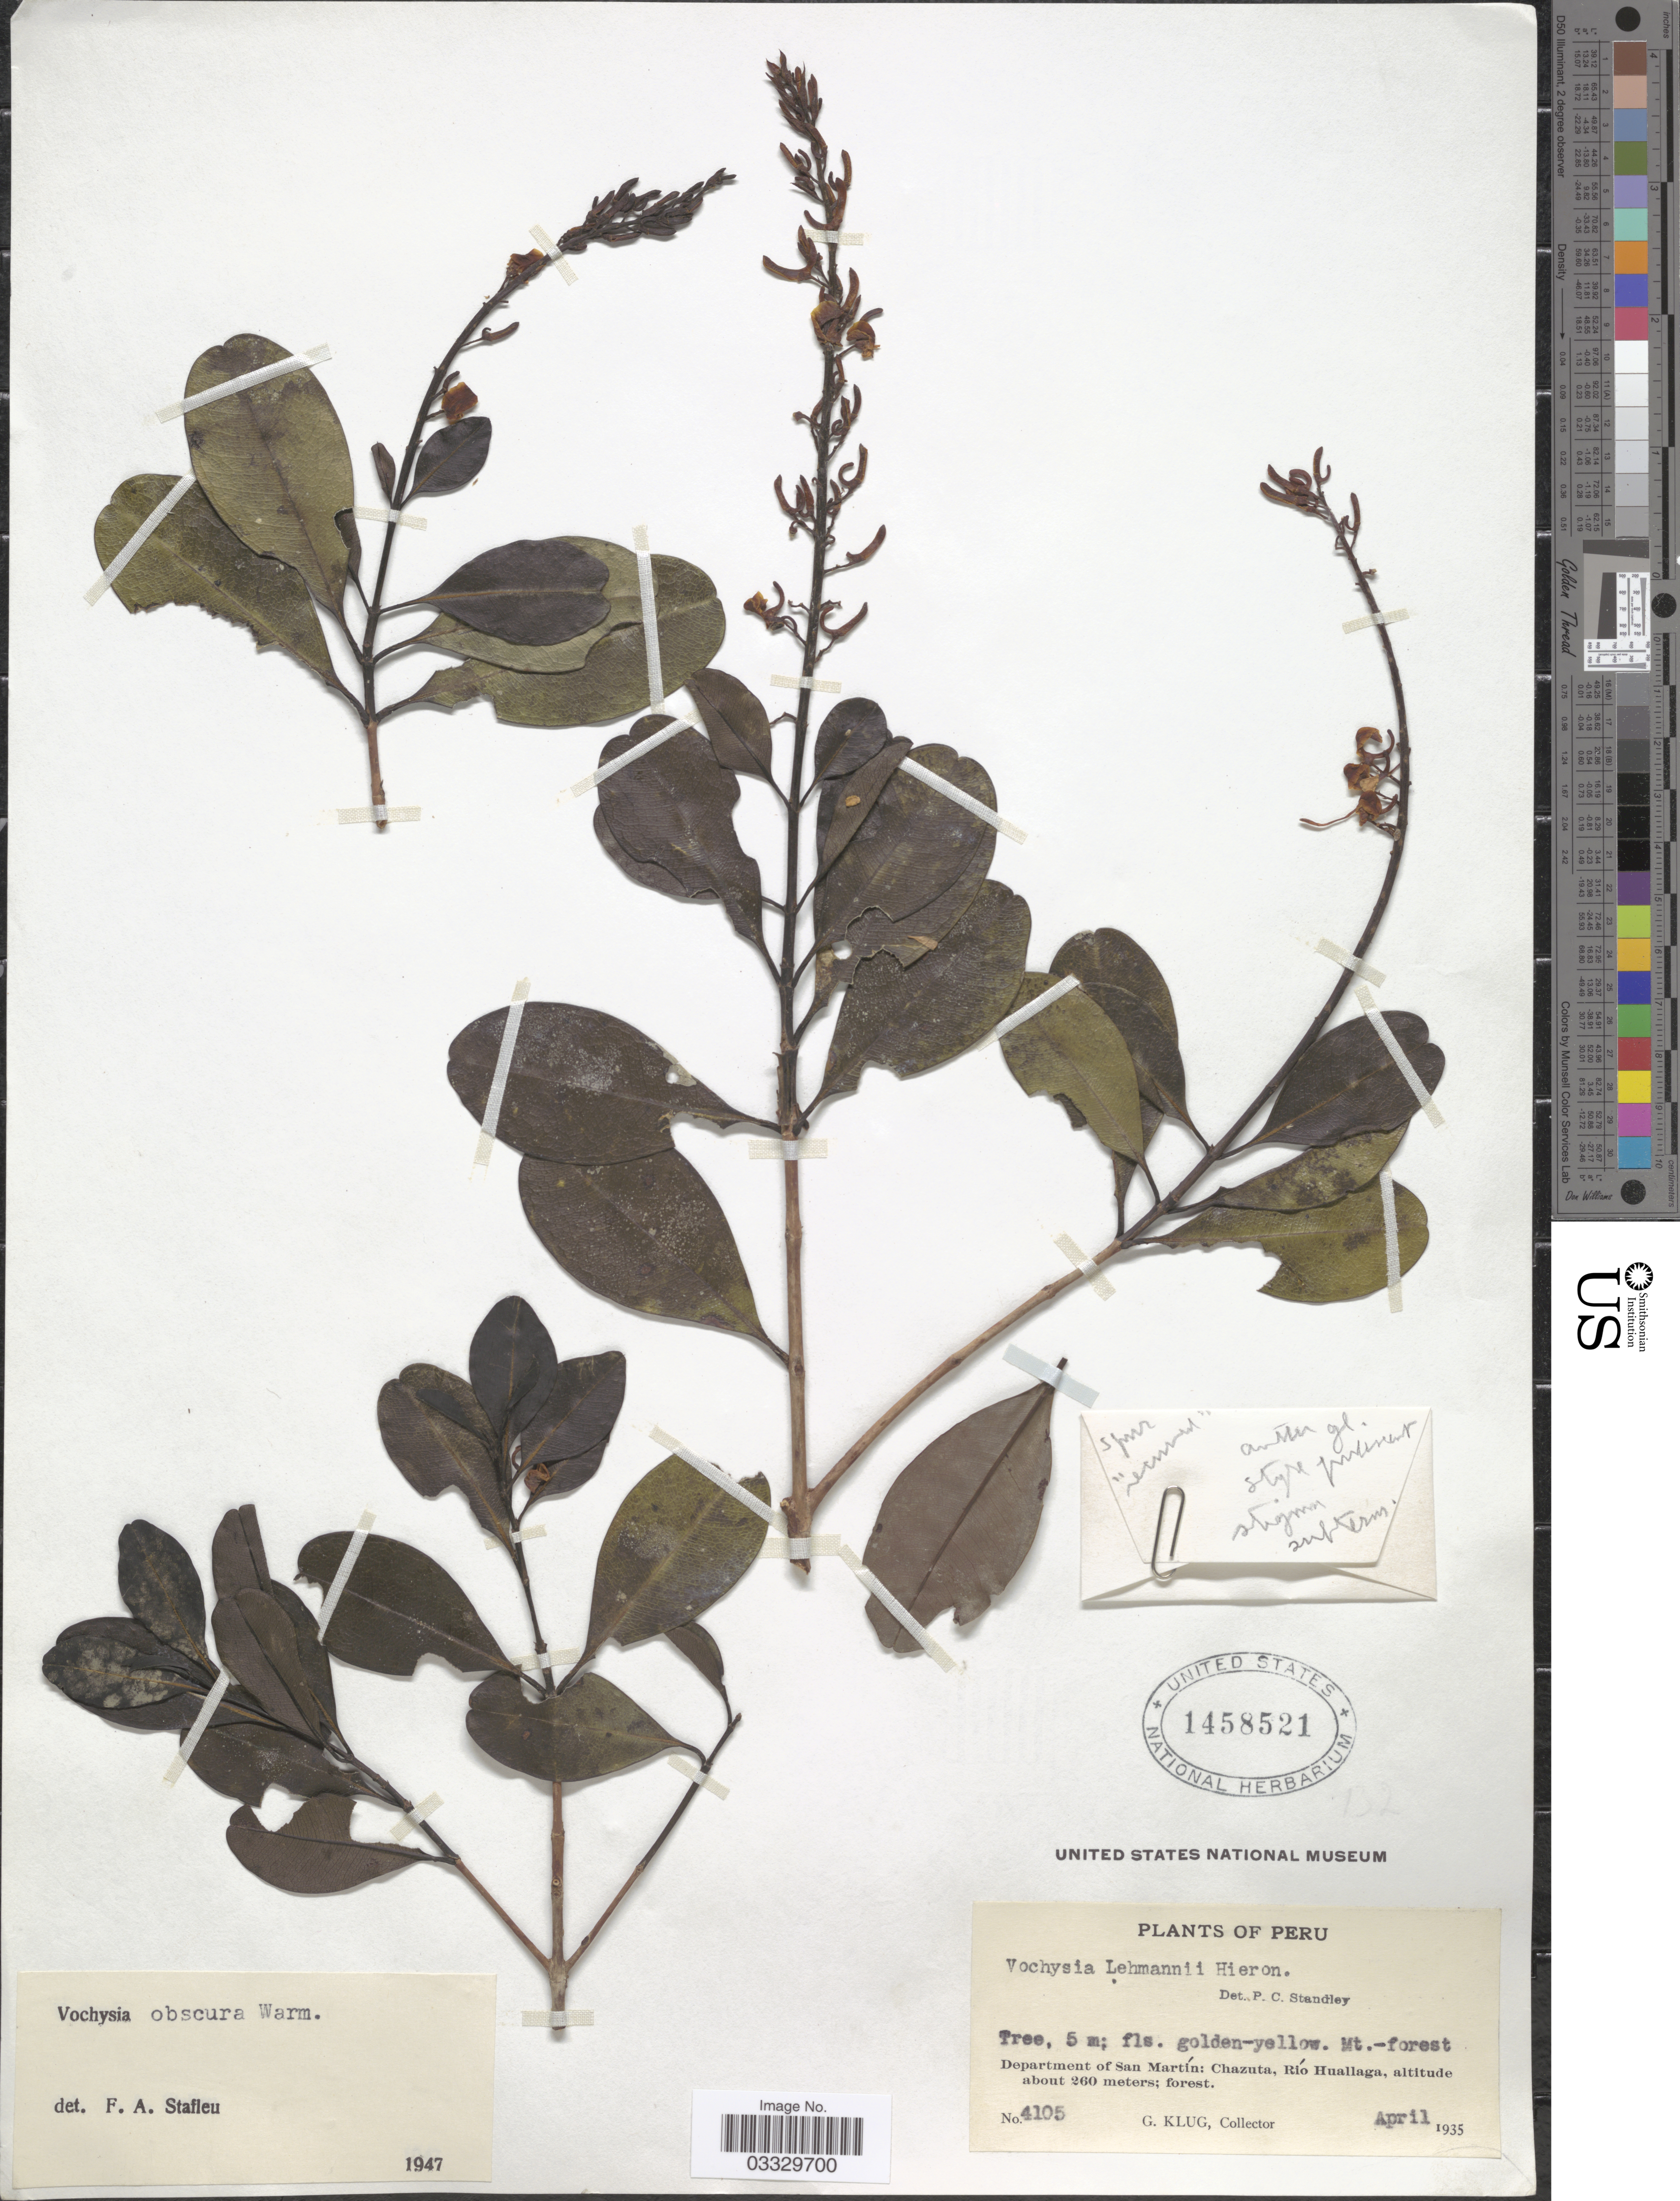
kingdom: Plantae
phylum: Tracheophyta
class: Magnoliopsida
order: Myrtales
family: Vochysiaceae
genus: Vochysia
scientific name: Vochysia obscura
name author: Warm.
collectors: G. Klug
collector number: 4105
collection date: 1935-04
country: Peru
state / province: San Martín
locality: Department of San Martín: Chazuta, Río Huallaga.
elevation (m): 260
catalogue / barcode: US 1458521